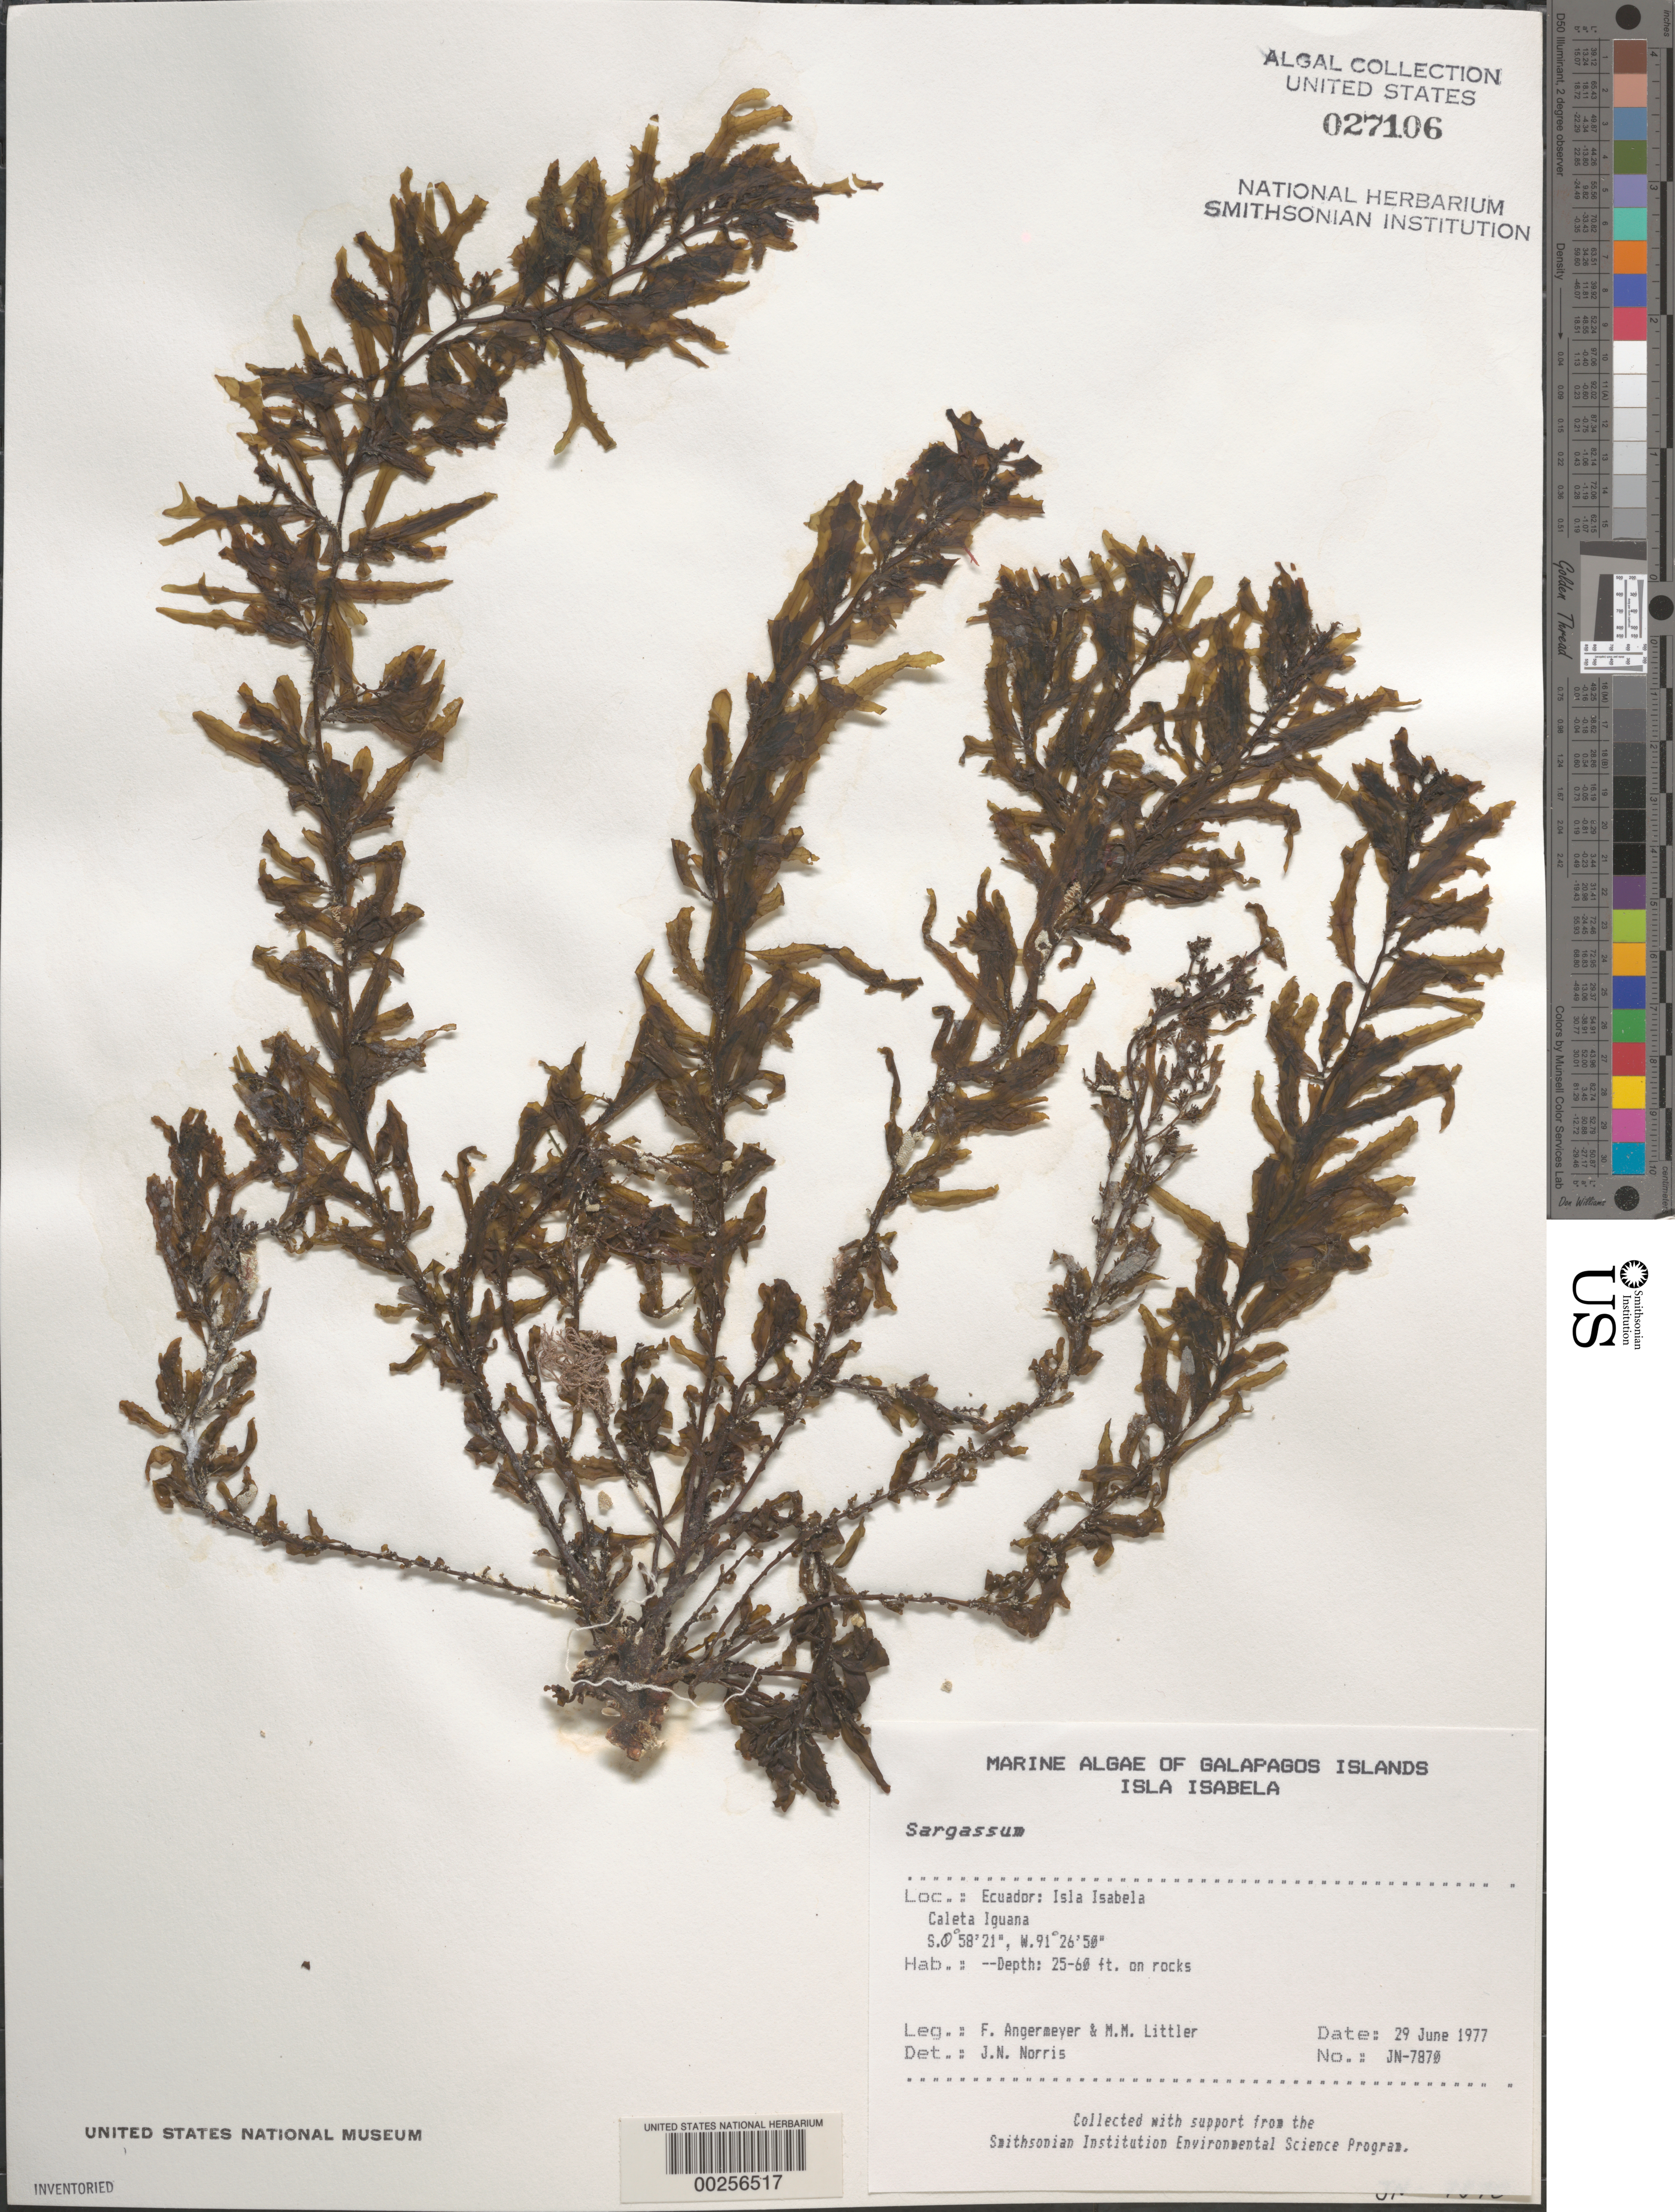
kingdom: Chromista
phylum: Ochrophyta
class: Phaeophyceae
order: Fucales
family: Sargassaceae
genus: Sargassum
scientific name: Sargassum sp.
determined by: Norris, James N.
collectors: F. Angermeyer & M. M. Littler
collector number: Jn-7870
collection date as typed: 29 Jun 1977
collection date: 1977-06-29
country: Ecuador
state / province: Colón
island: Isabela [Albemarle]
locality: Caleta Iguana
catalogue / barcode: US 27106